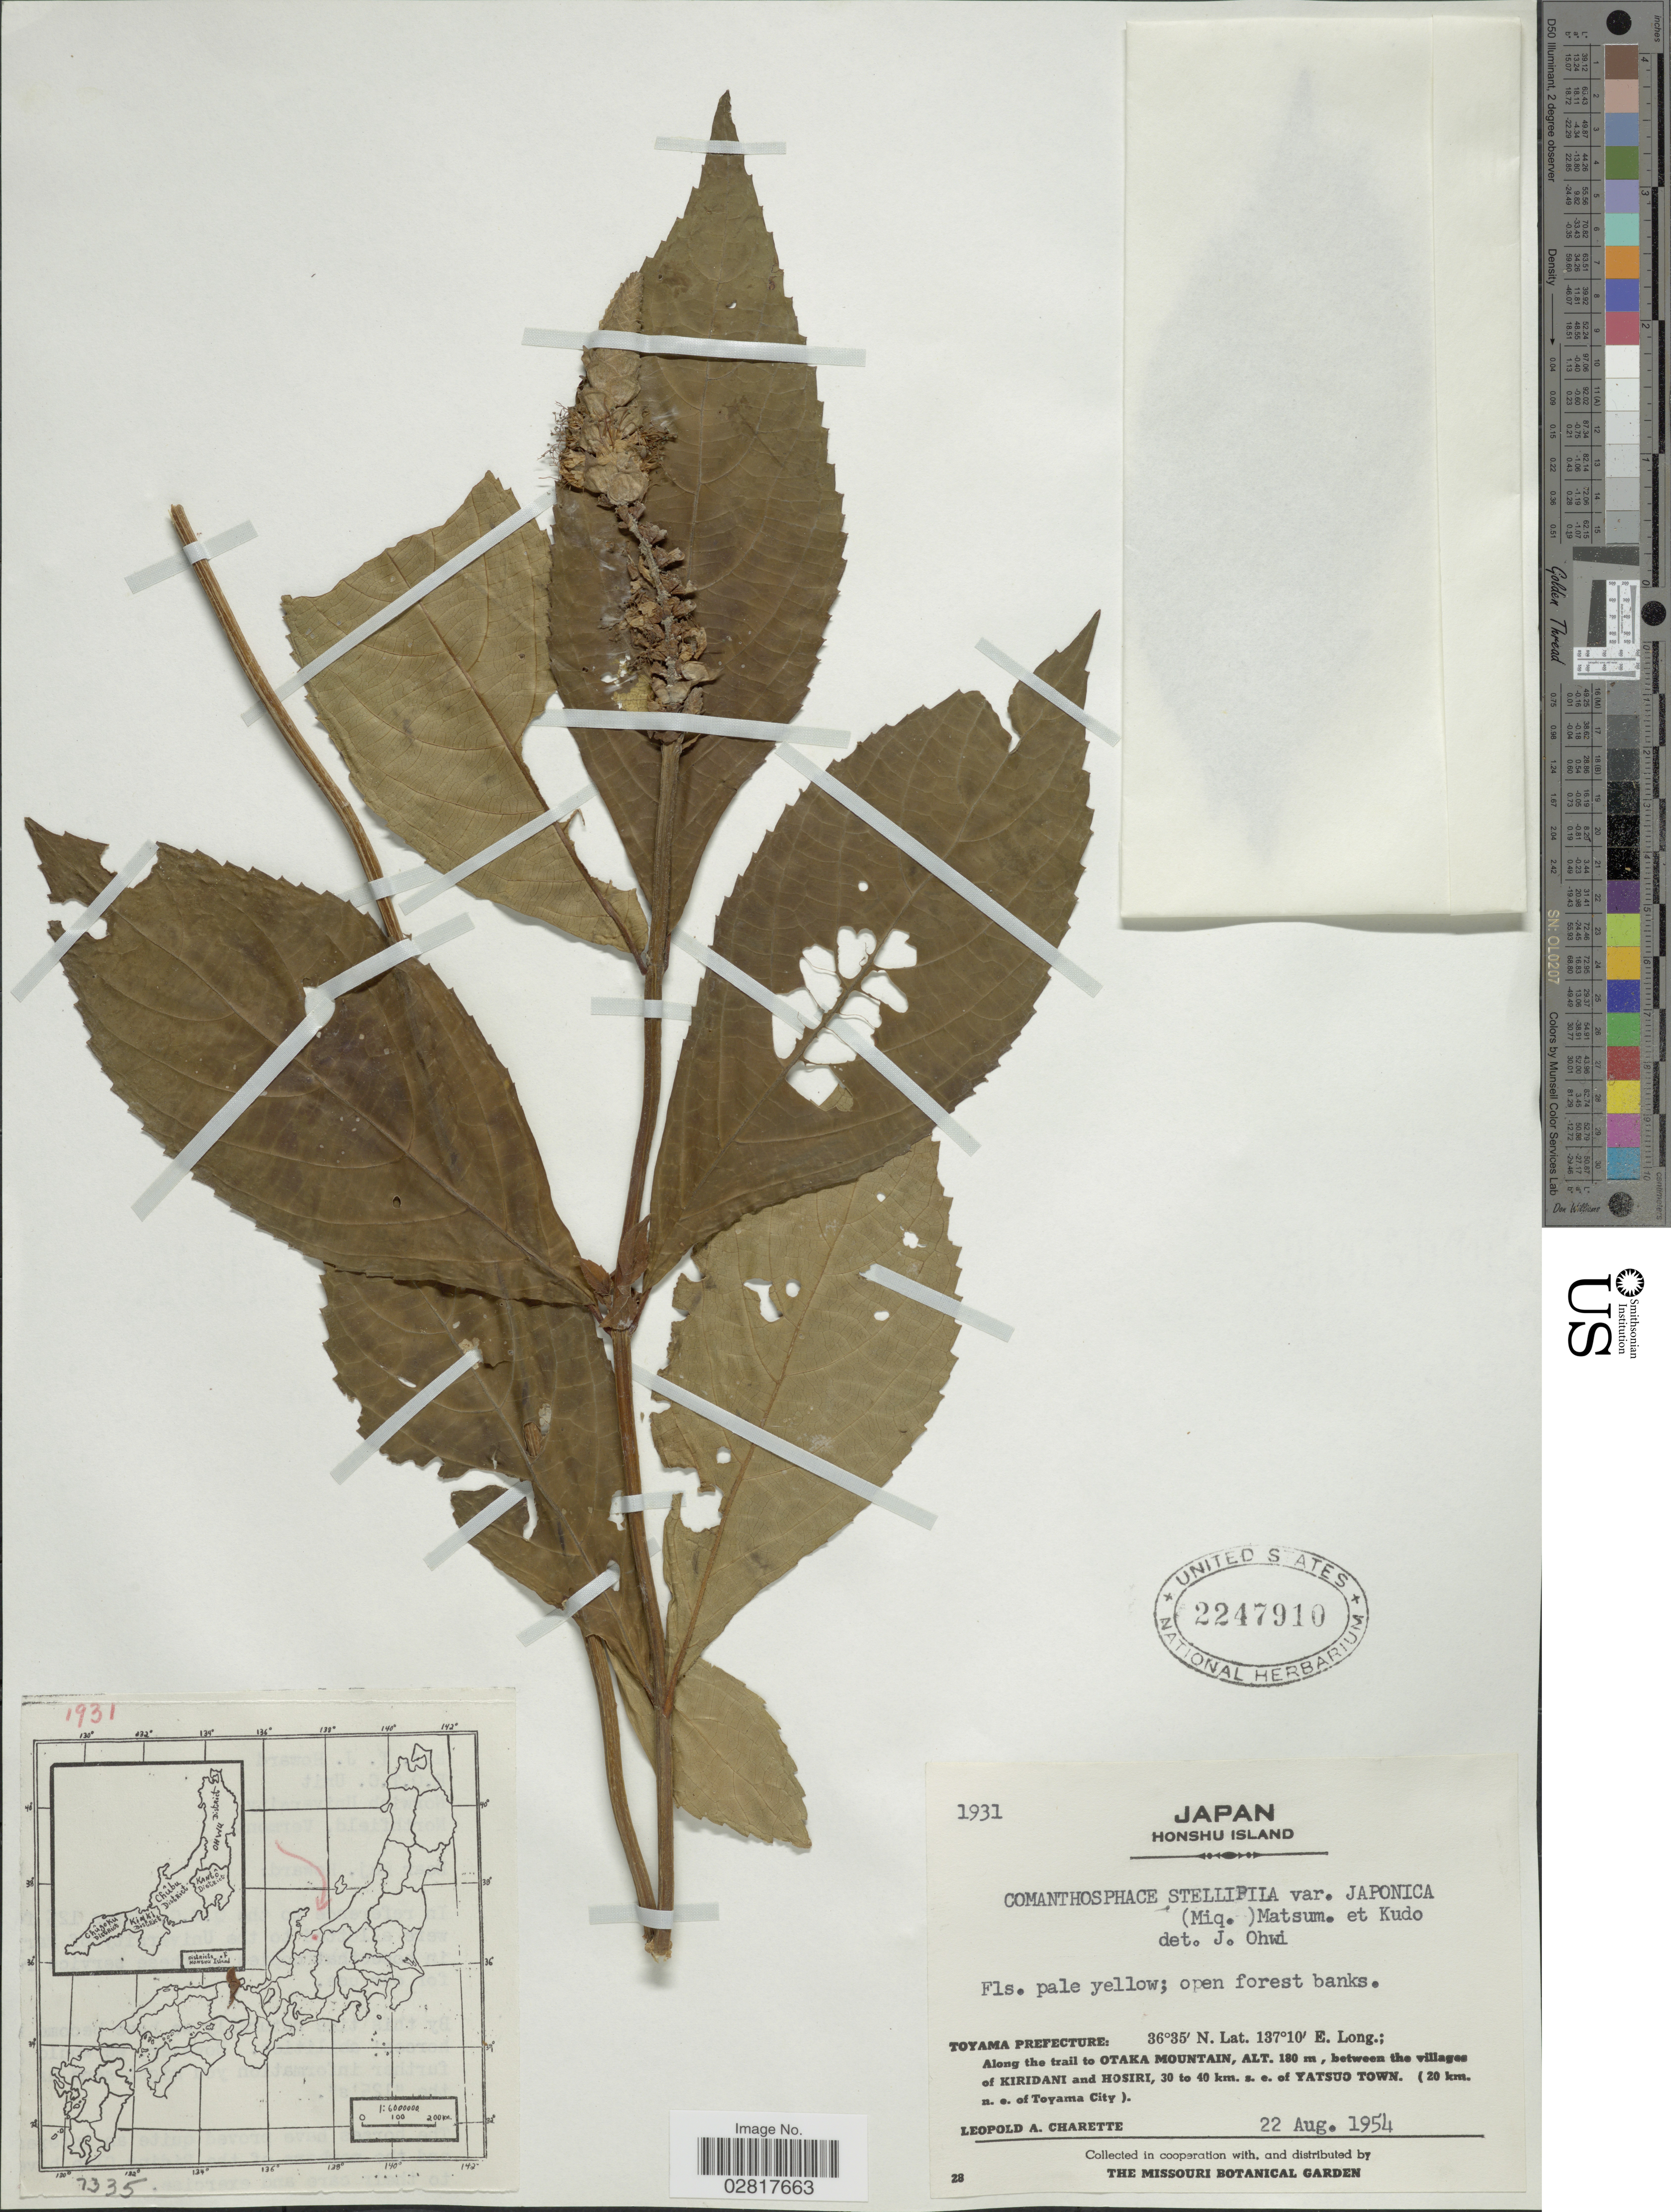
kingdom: Plantae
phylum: Tracheophyta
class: Magnoliopsida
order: Lamiales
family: Lamiaceae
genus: Comanthosphace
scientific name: Comanthosphace stellipila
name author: (Miq.) S. Moore ex Briq.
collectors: L. A. Charette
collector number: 1931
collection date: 1954-08-22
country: Japan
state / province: Toyama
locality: Honshu Island. Toyama Prefecture. Along the trail to Otaka Mountain, between the villages of Kiridani and Hosiri, 30 to 40 km. s.e. of Yatsuo Town. (20 km. n. e. of Toyama City).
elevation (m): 180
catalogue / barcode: US 2247910